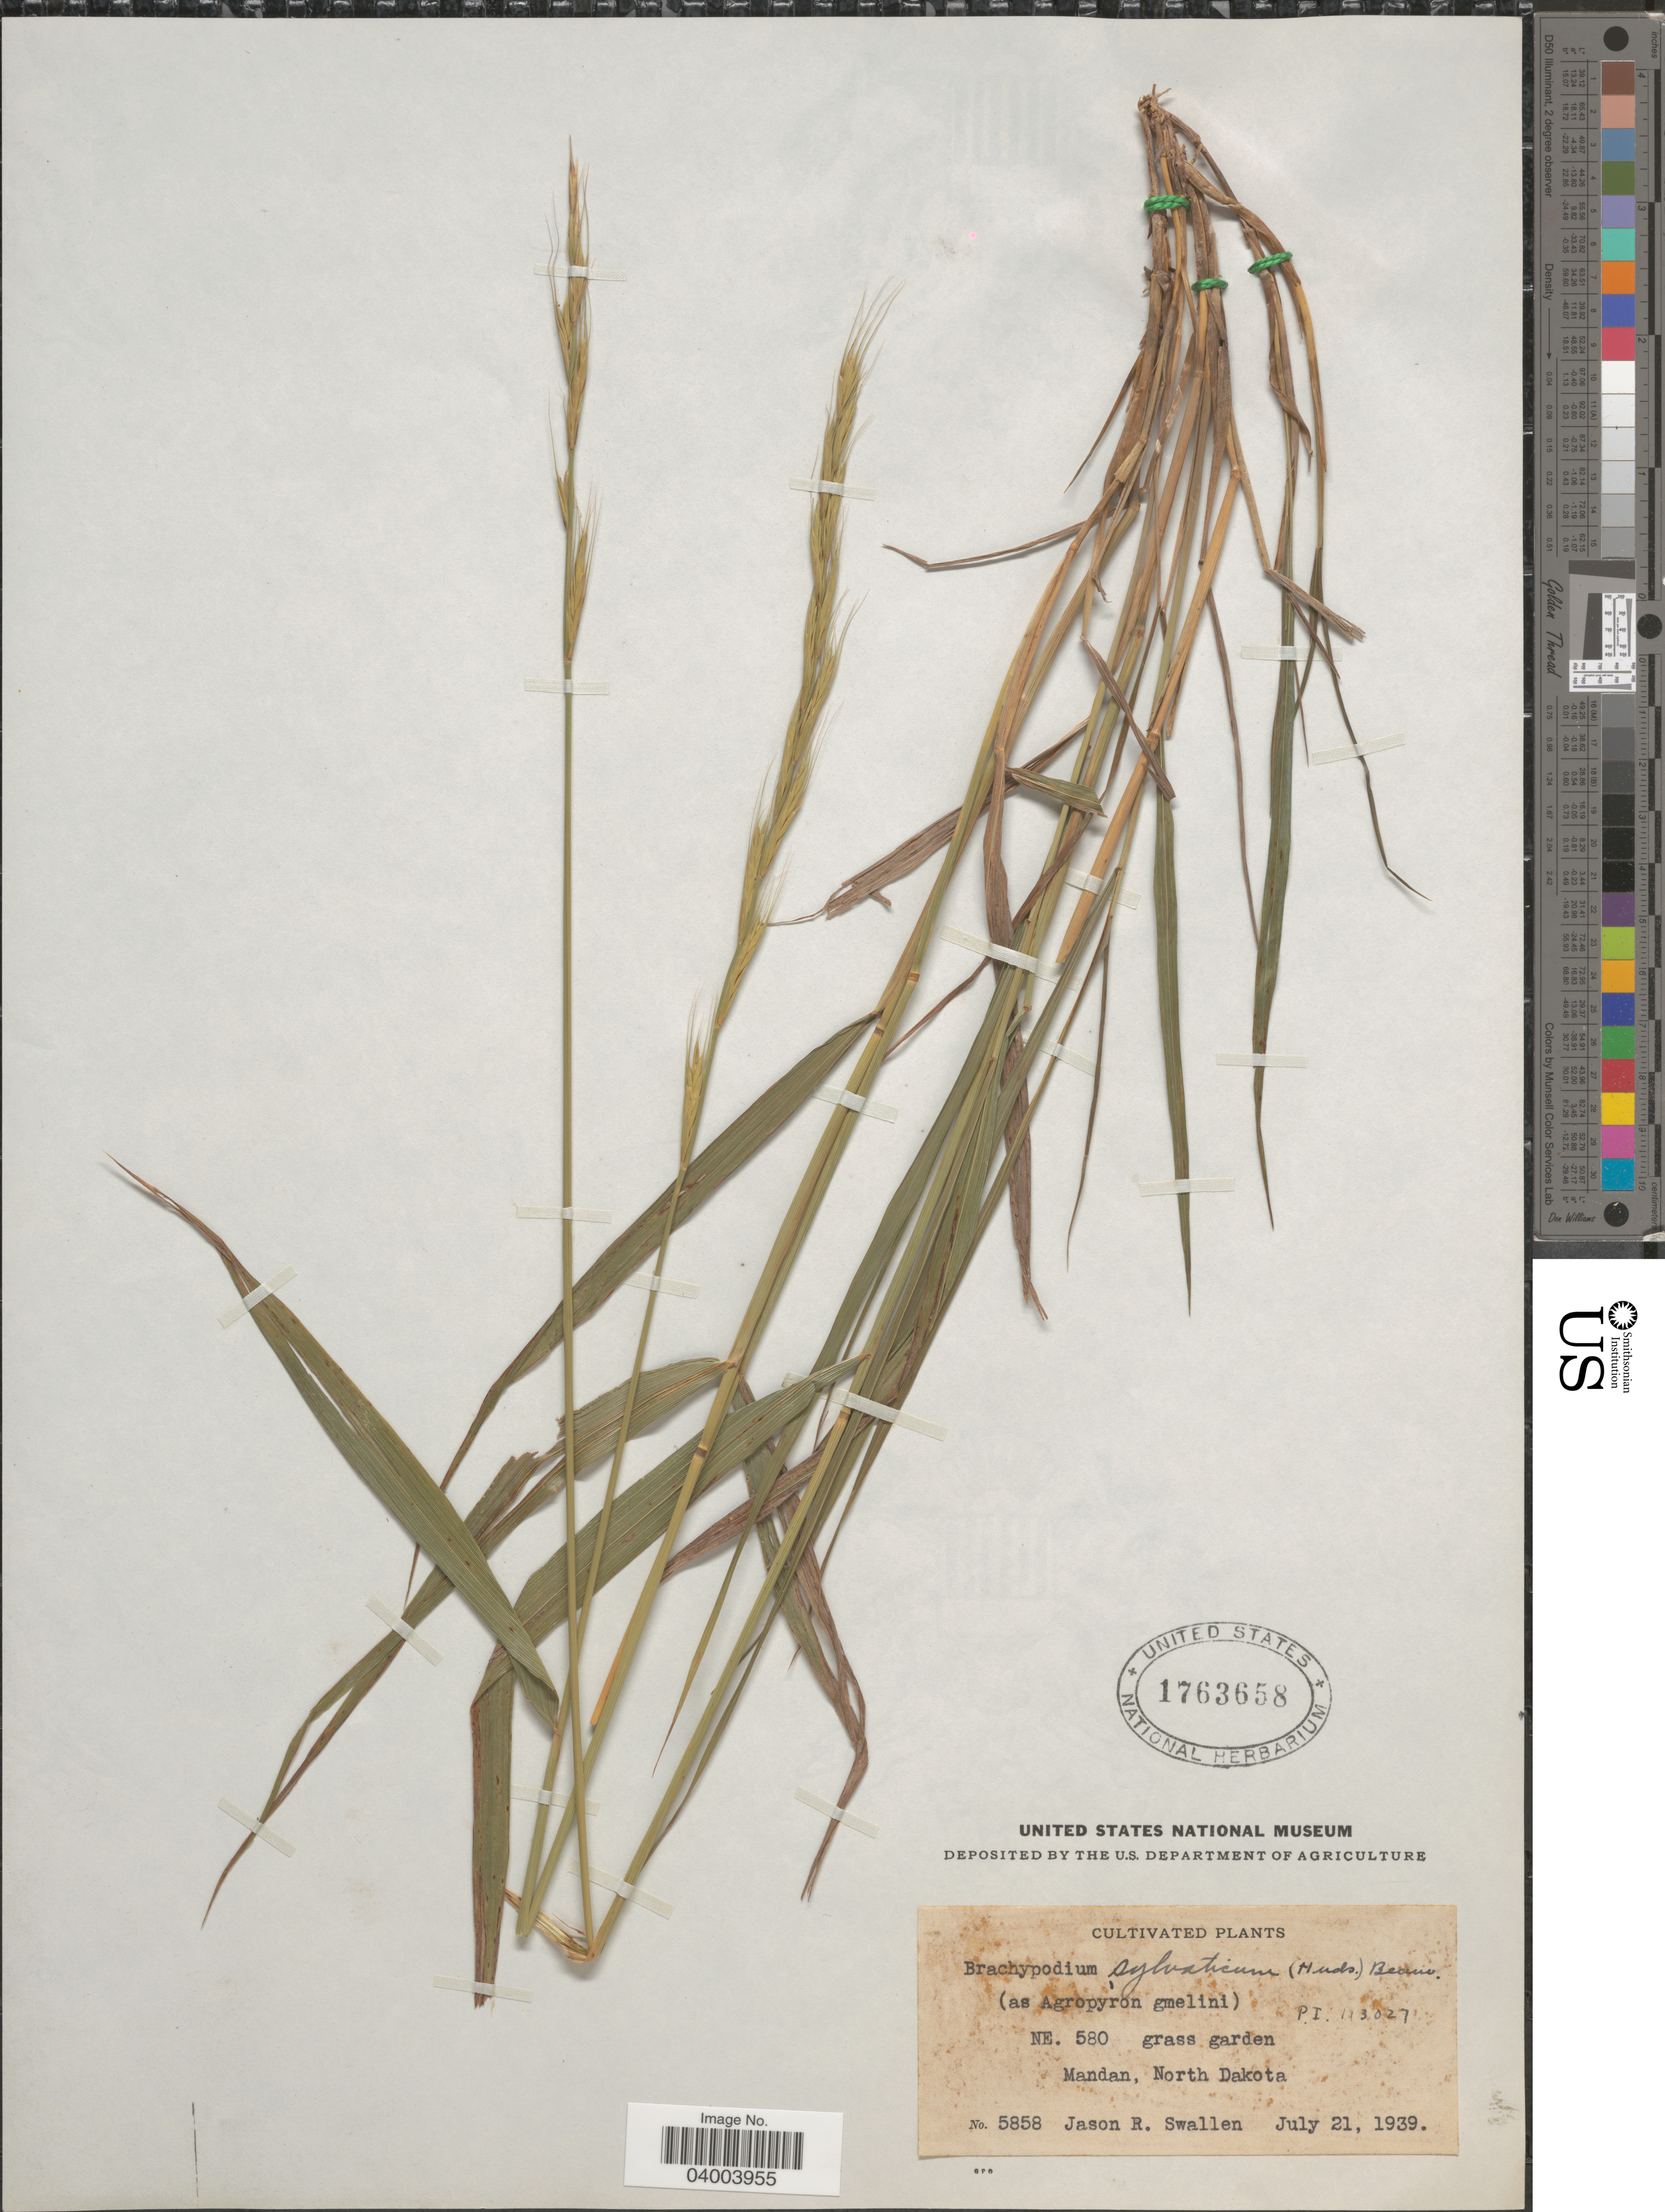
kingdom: Plantae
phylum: Tracheophyta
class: Liliopsida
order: Poales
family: Poaceae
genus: Brachypodium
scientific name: Brachypodium silvaticum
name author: (Huds.) P. Beauv.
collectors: J. R. Swallen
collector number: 5858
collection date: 1939-07-21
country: United States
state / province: North Dakota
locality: NE. 580. Grass garden. Mandan.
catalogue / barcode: US 1763658